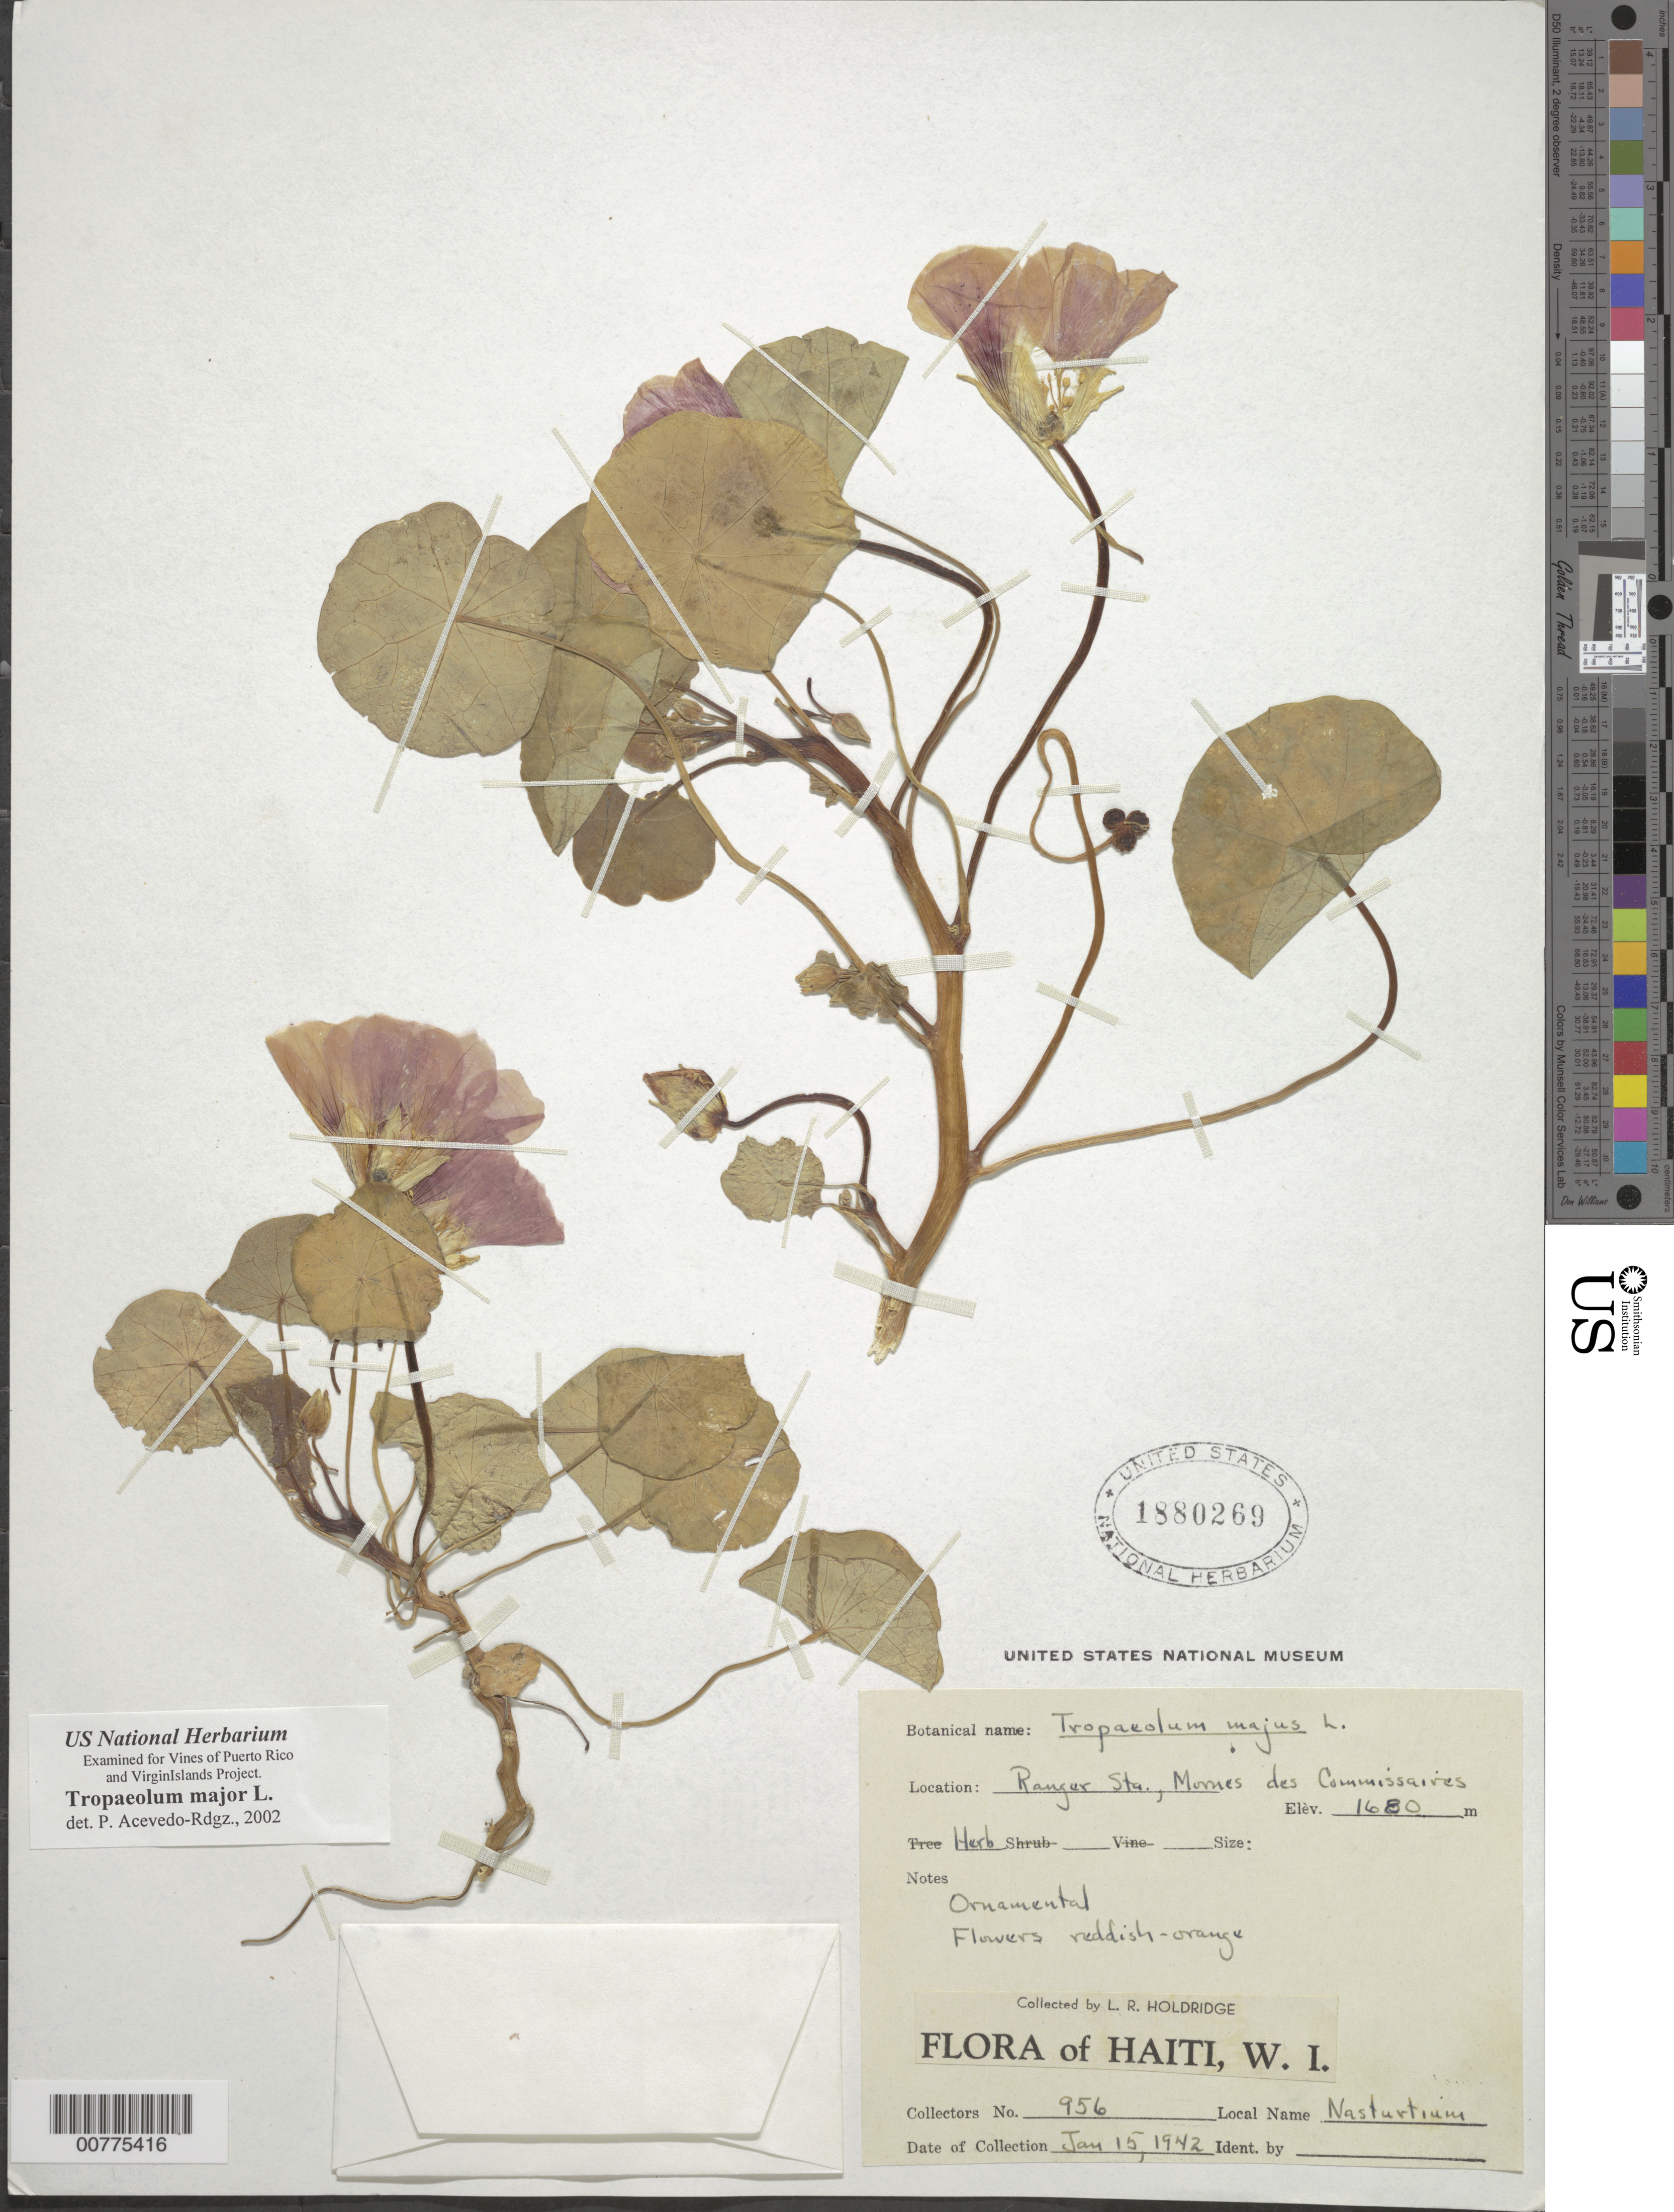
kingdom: Plantae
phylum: Tracheophyta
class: Magnoliopsida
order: Brassicales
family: Tropaeolaceae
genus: Tropaeolum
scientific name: Tropaeolum majus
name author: L.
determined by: Acevedo-Rodríguez, P., (BOT), Smithsonian Institution - National Museum of Natural History (UNITED STATES)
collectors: L. Holdridge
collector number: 956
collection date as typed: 15 Jan 1942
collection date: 1942-01-15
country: Haiti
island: Hispaniola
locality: Ranger Sta., Mornes des Commissaires.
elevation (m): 1680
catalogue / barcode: US 1880269